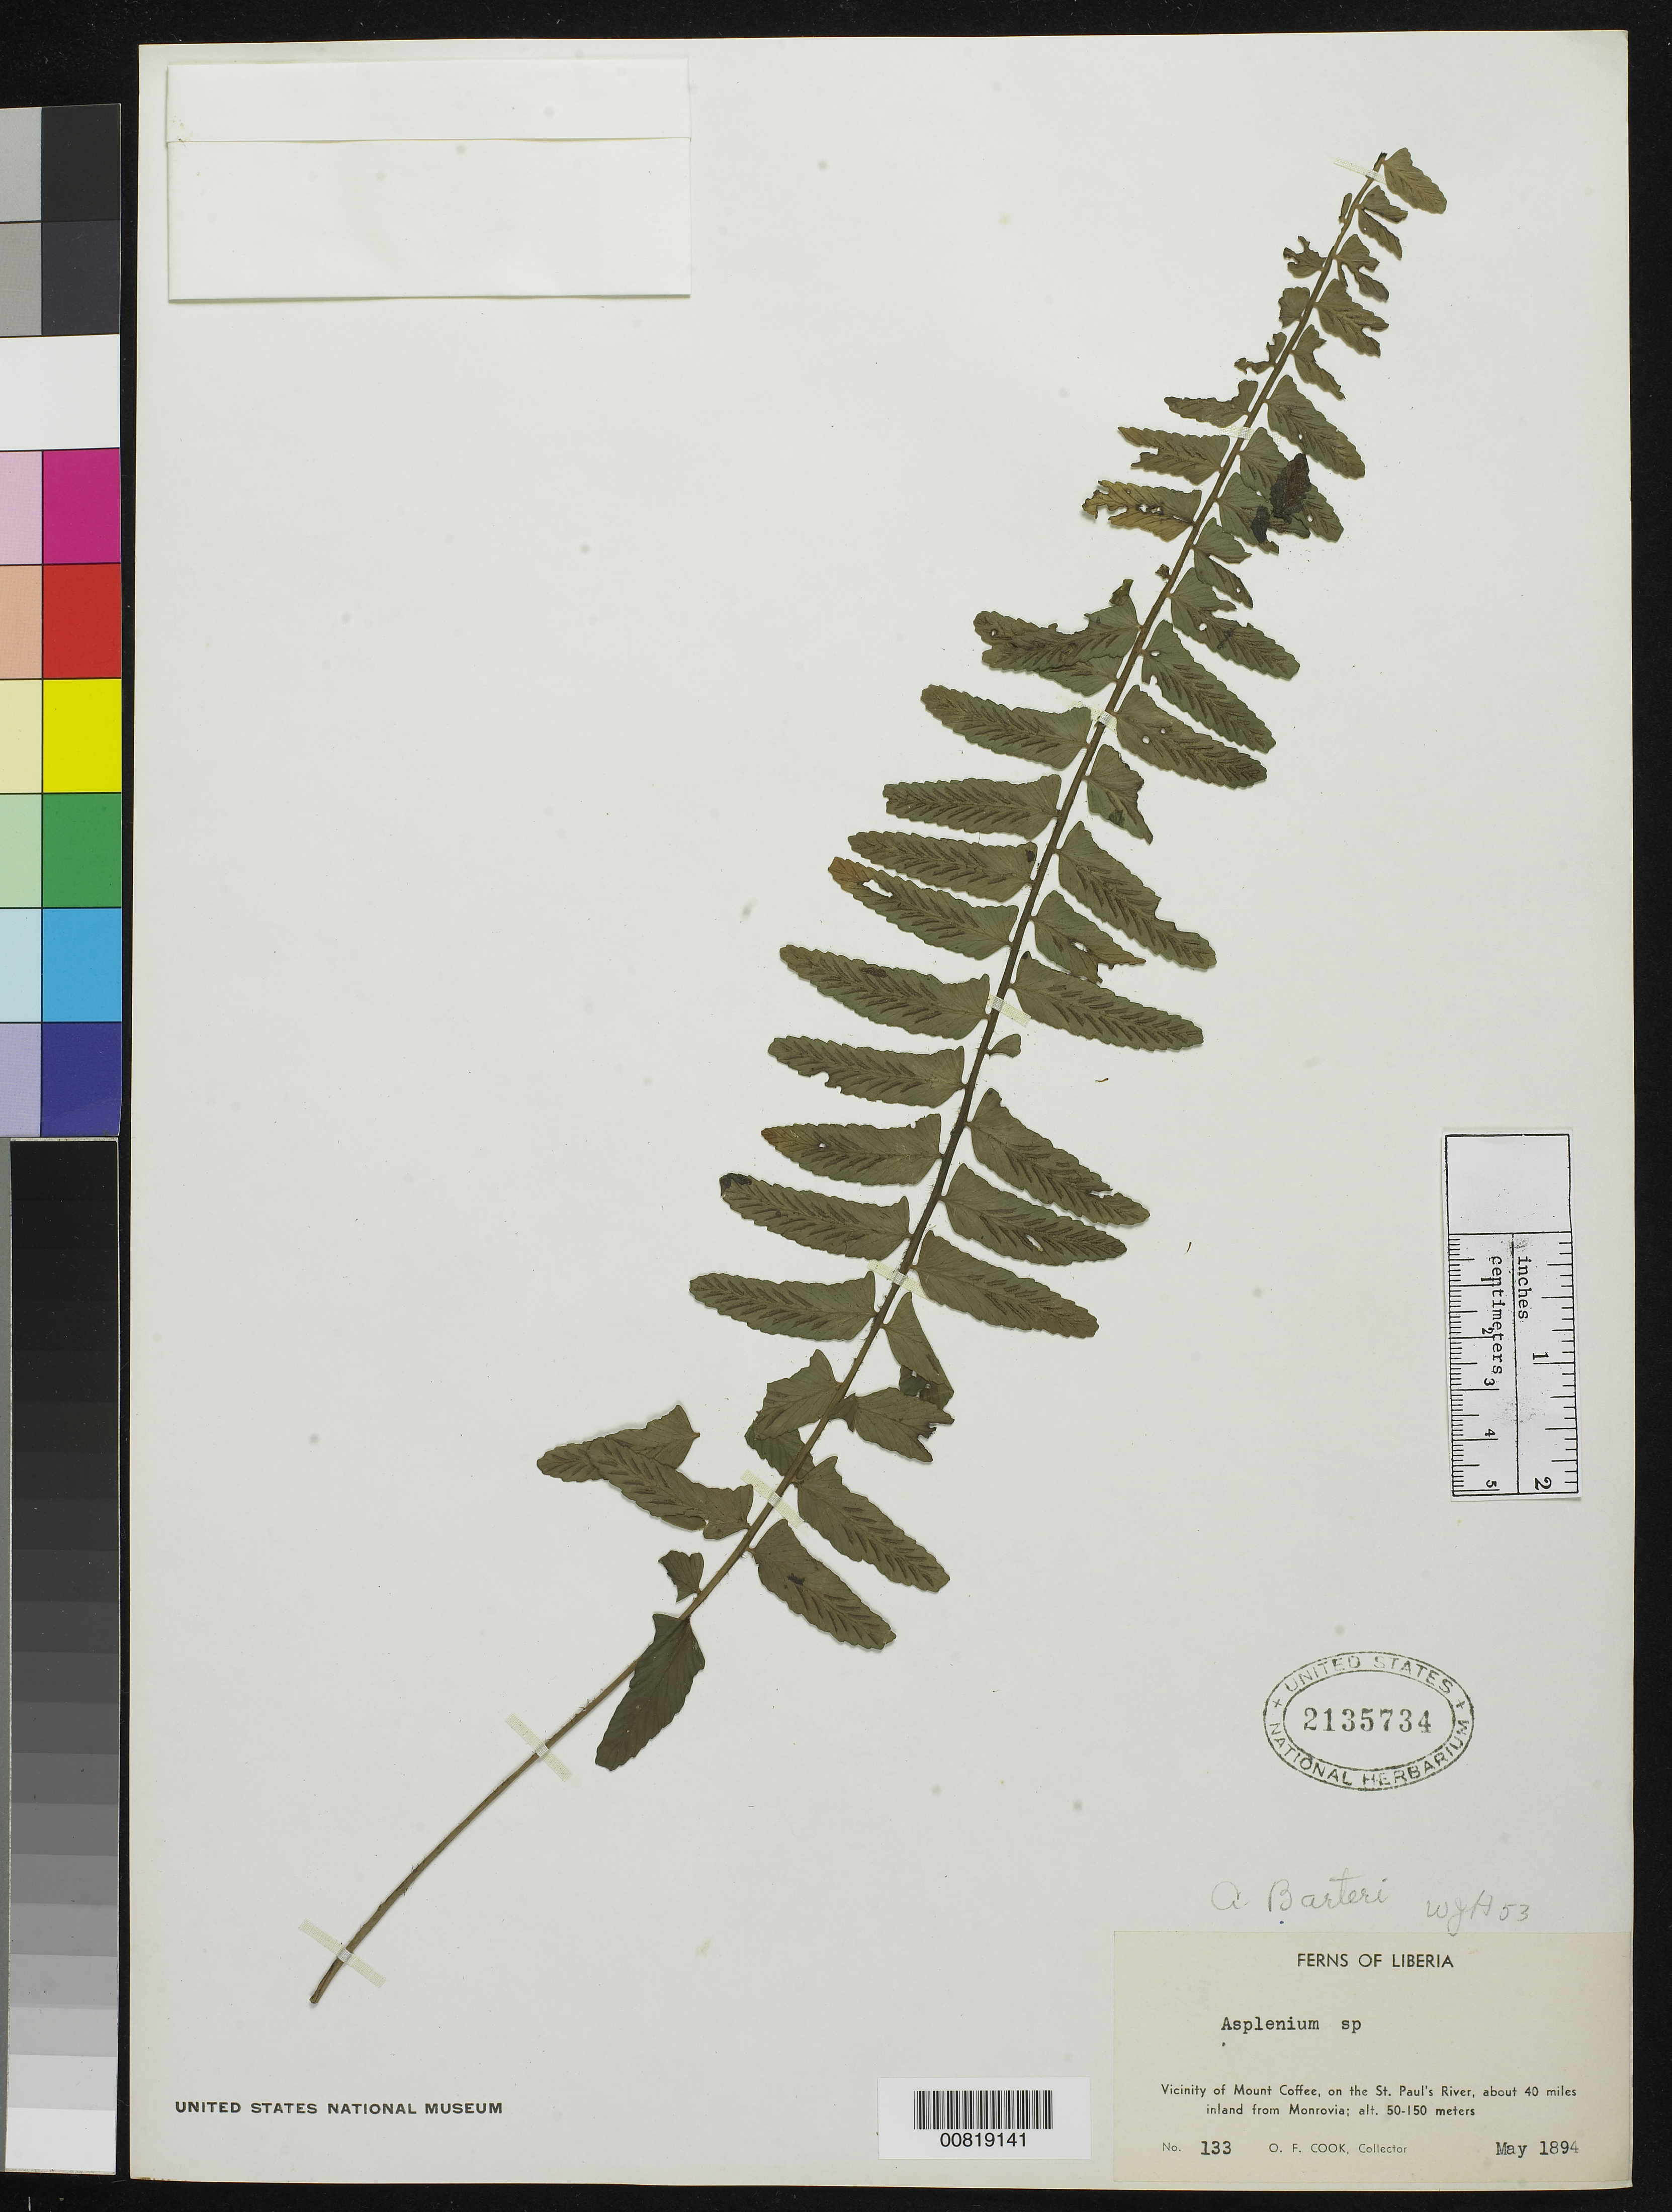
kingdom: Plantae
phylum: Tracheophyta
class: Polypodiopsida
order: Polypodiales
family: Aspleniaceae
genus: Asplenium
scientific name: Asplenium barteri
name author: Hook.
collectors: O. F. Cook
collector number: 133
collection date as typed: May 1984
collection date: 1984-05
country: Liberia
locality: Vicinity of Mount Coffee, on the St. Paul's River, about 40 miles inland from Monrovia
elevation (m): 50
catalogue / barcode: US 2135734